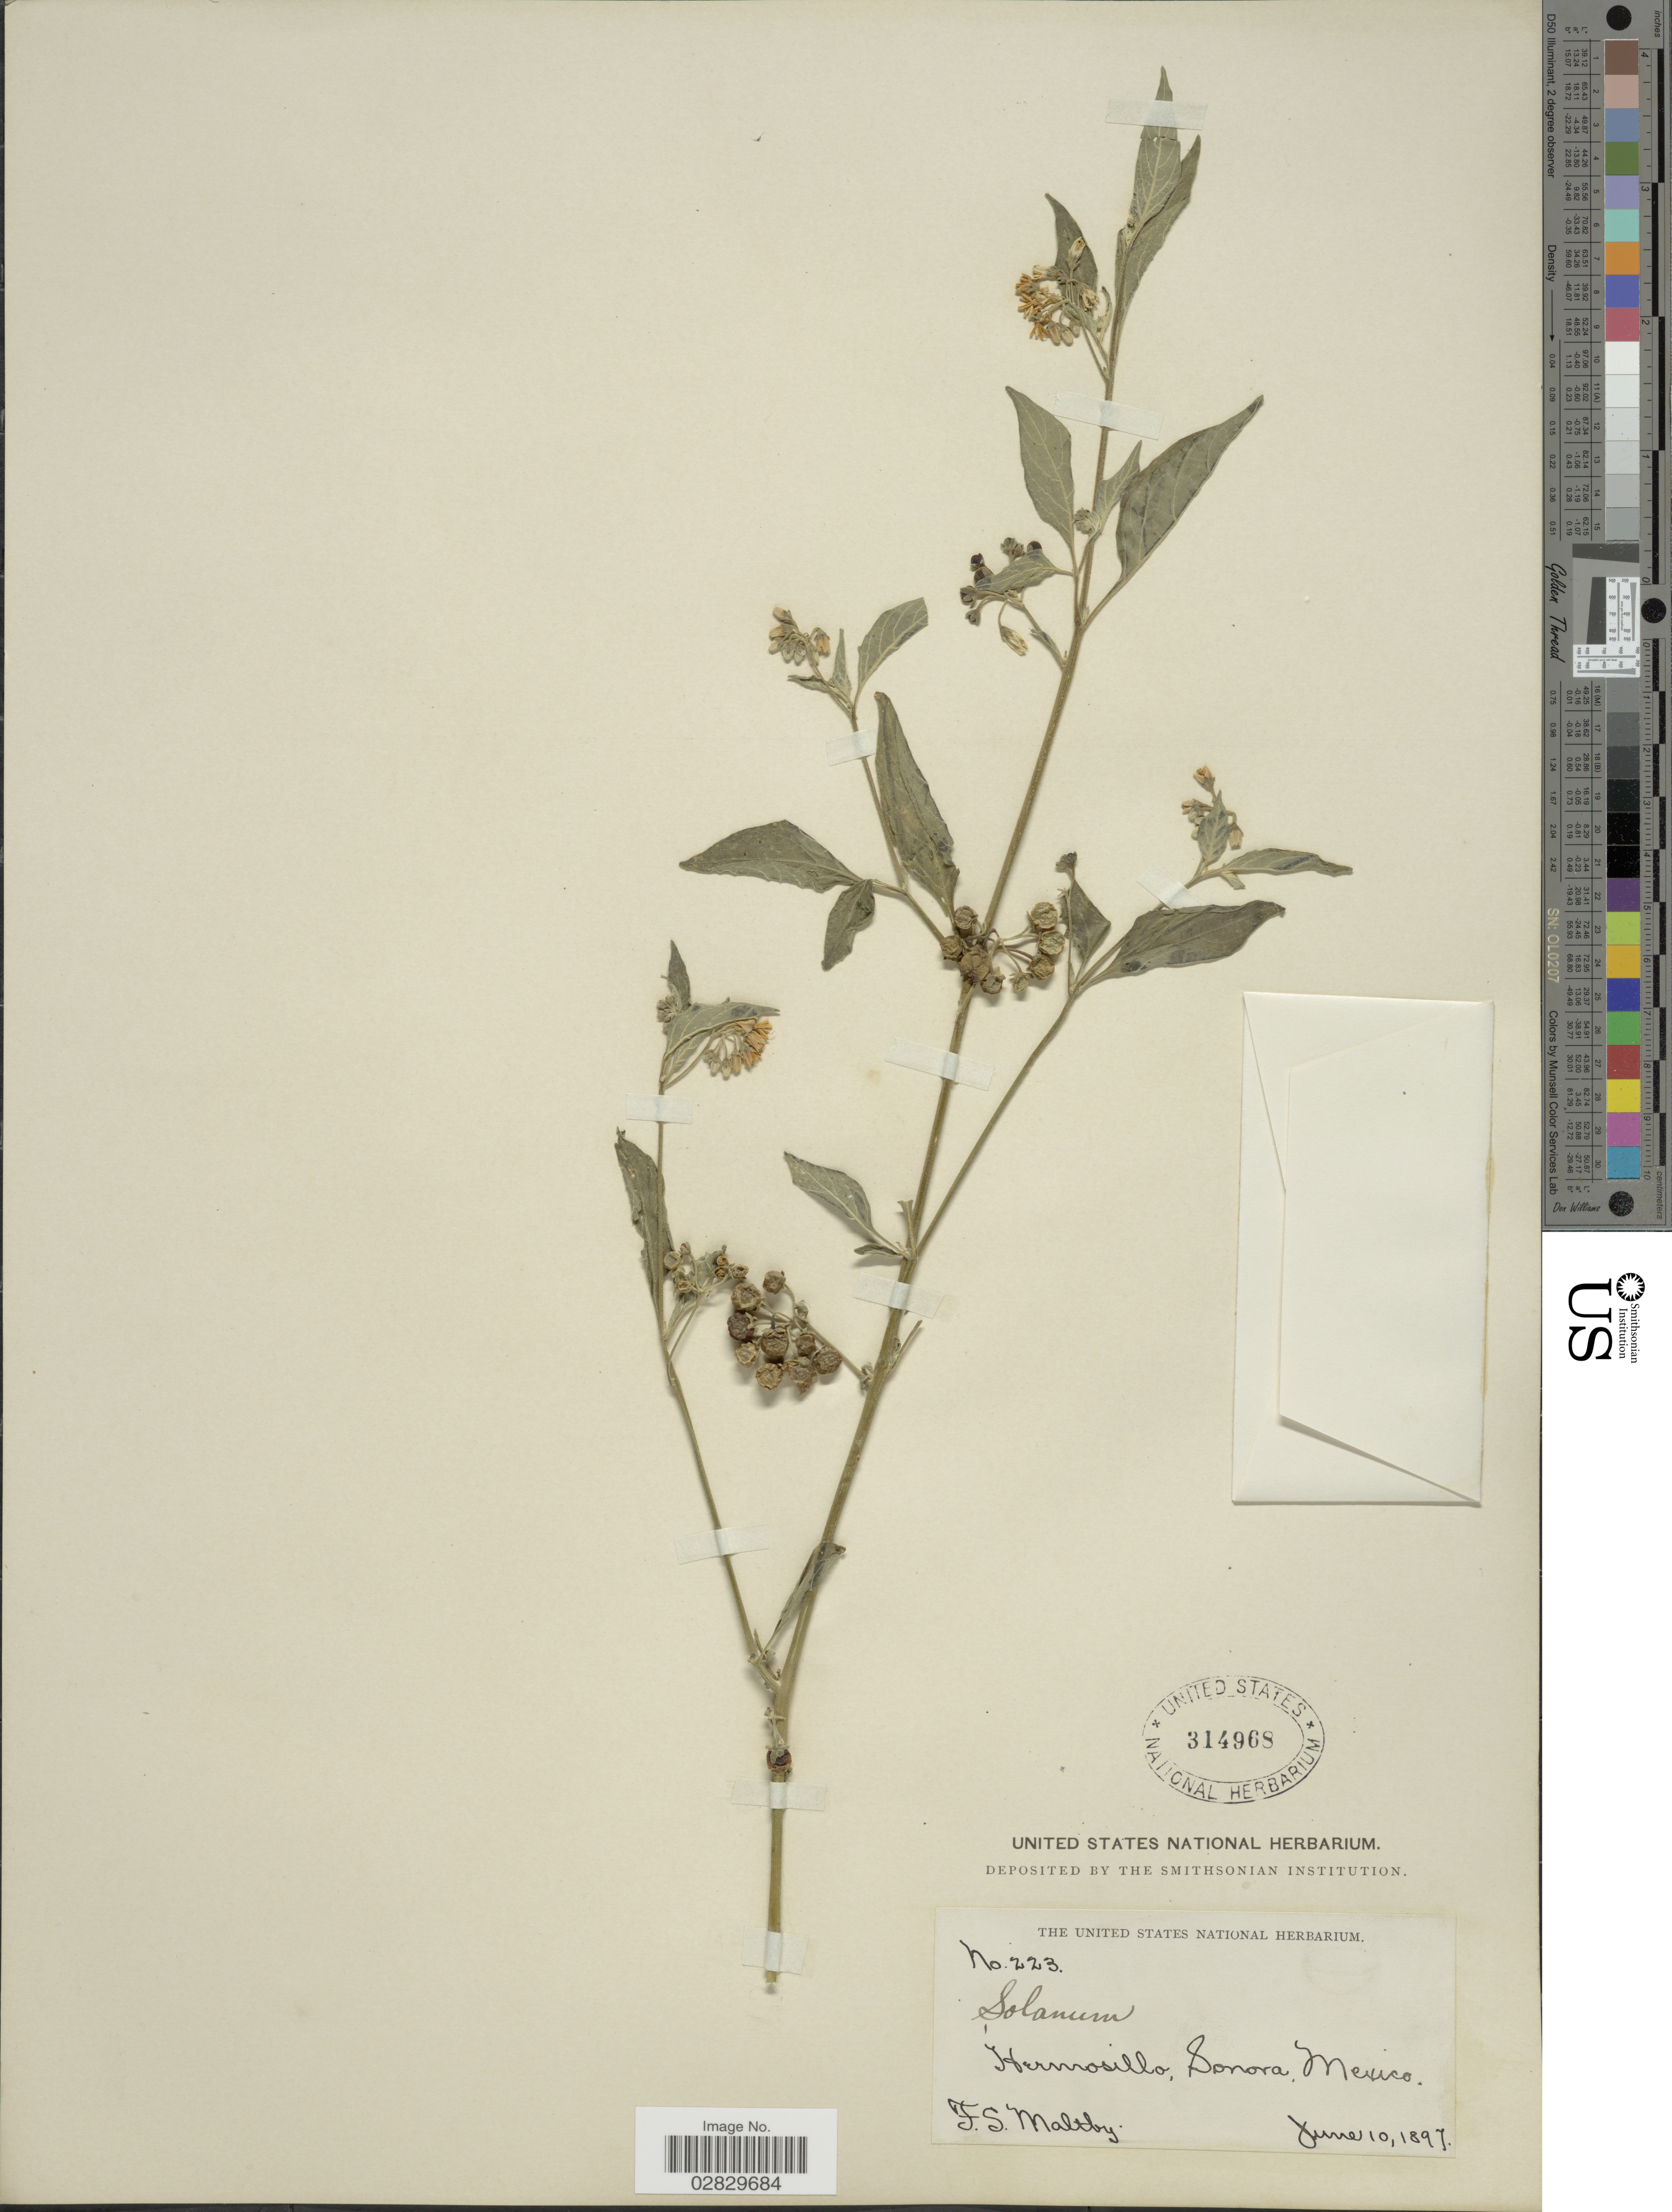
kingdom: Plantae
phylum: Tracheophyta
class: Magnoliopsida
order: Solanales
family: Solanaceae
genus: Solanum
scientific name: Solanum douglasii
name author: Dunal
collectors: F. S. Maltby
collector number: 223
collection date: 1897-06-10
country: Mexico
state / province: Sonora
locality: Hermosillo.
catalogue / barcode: US 314968